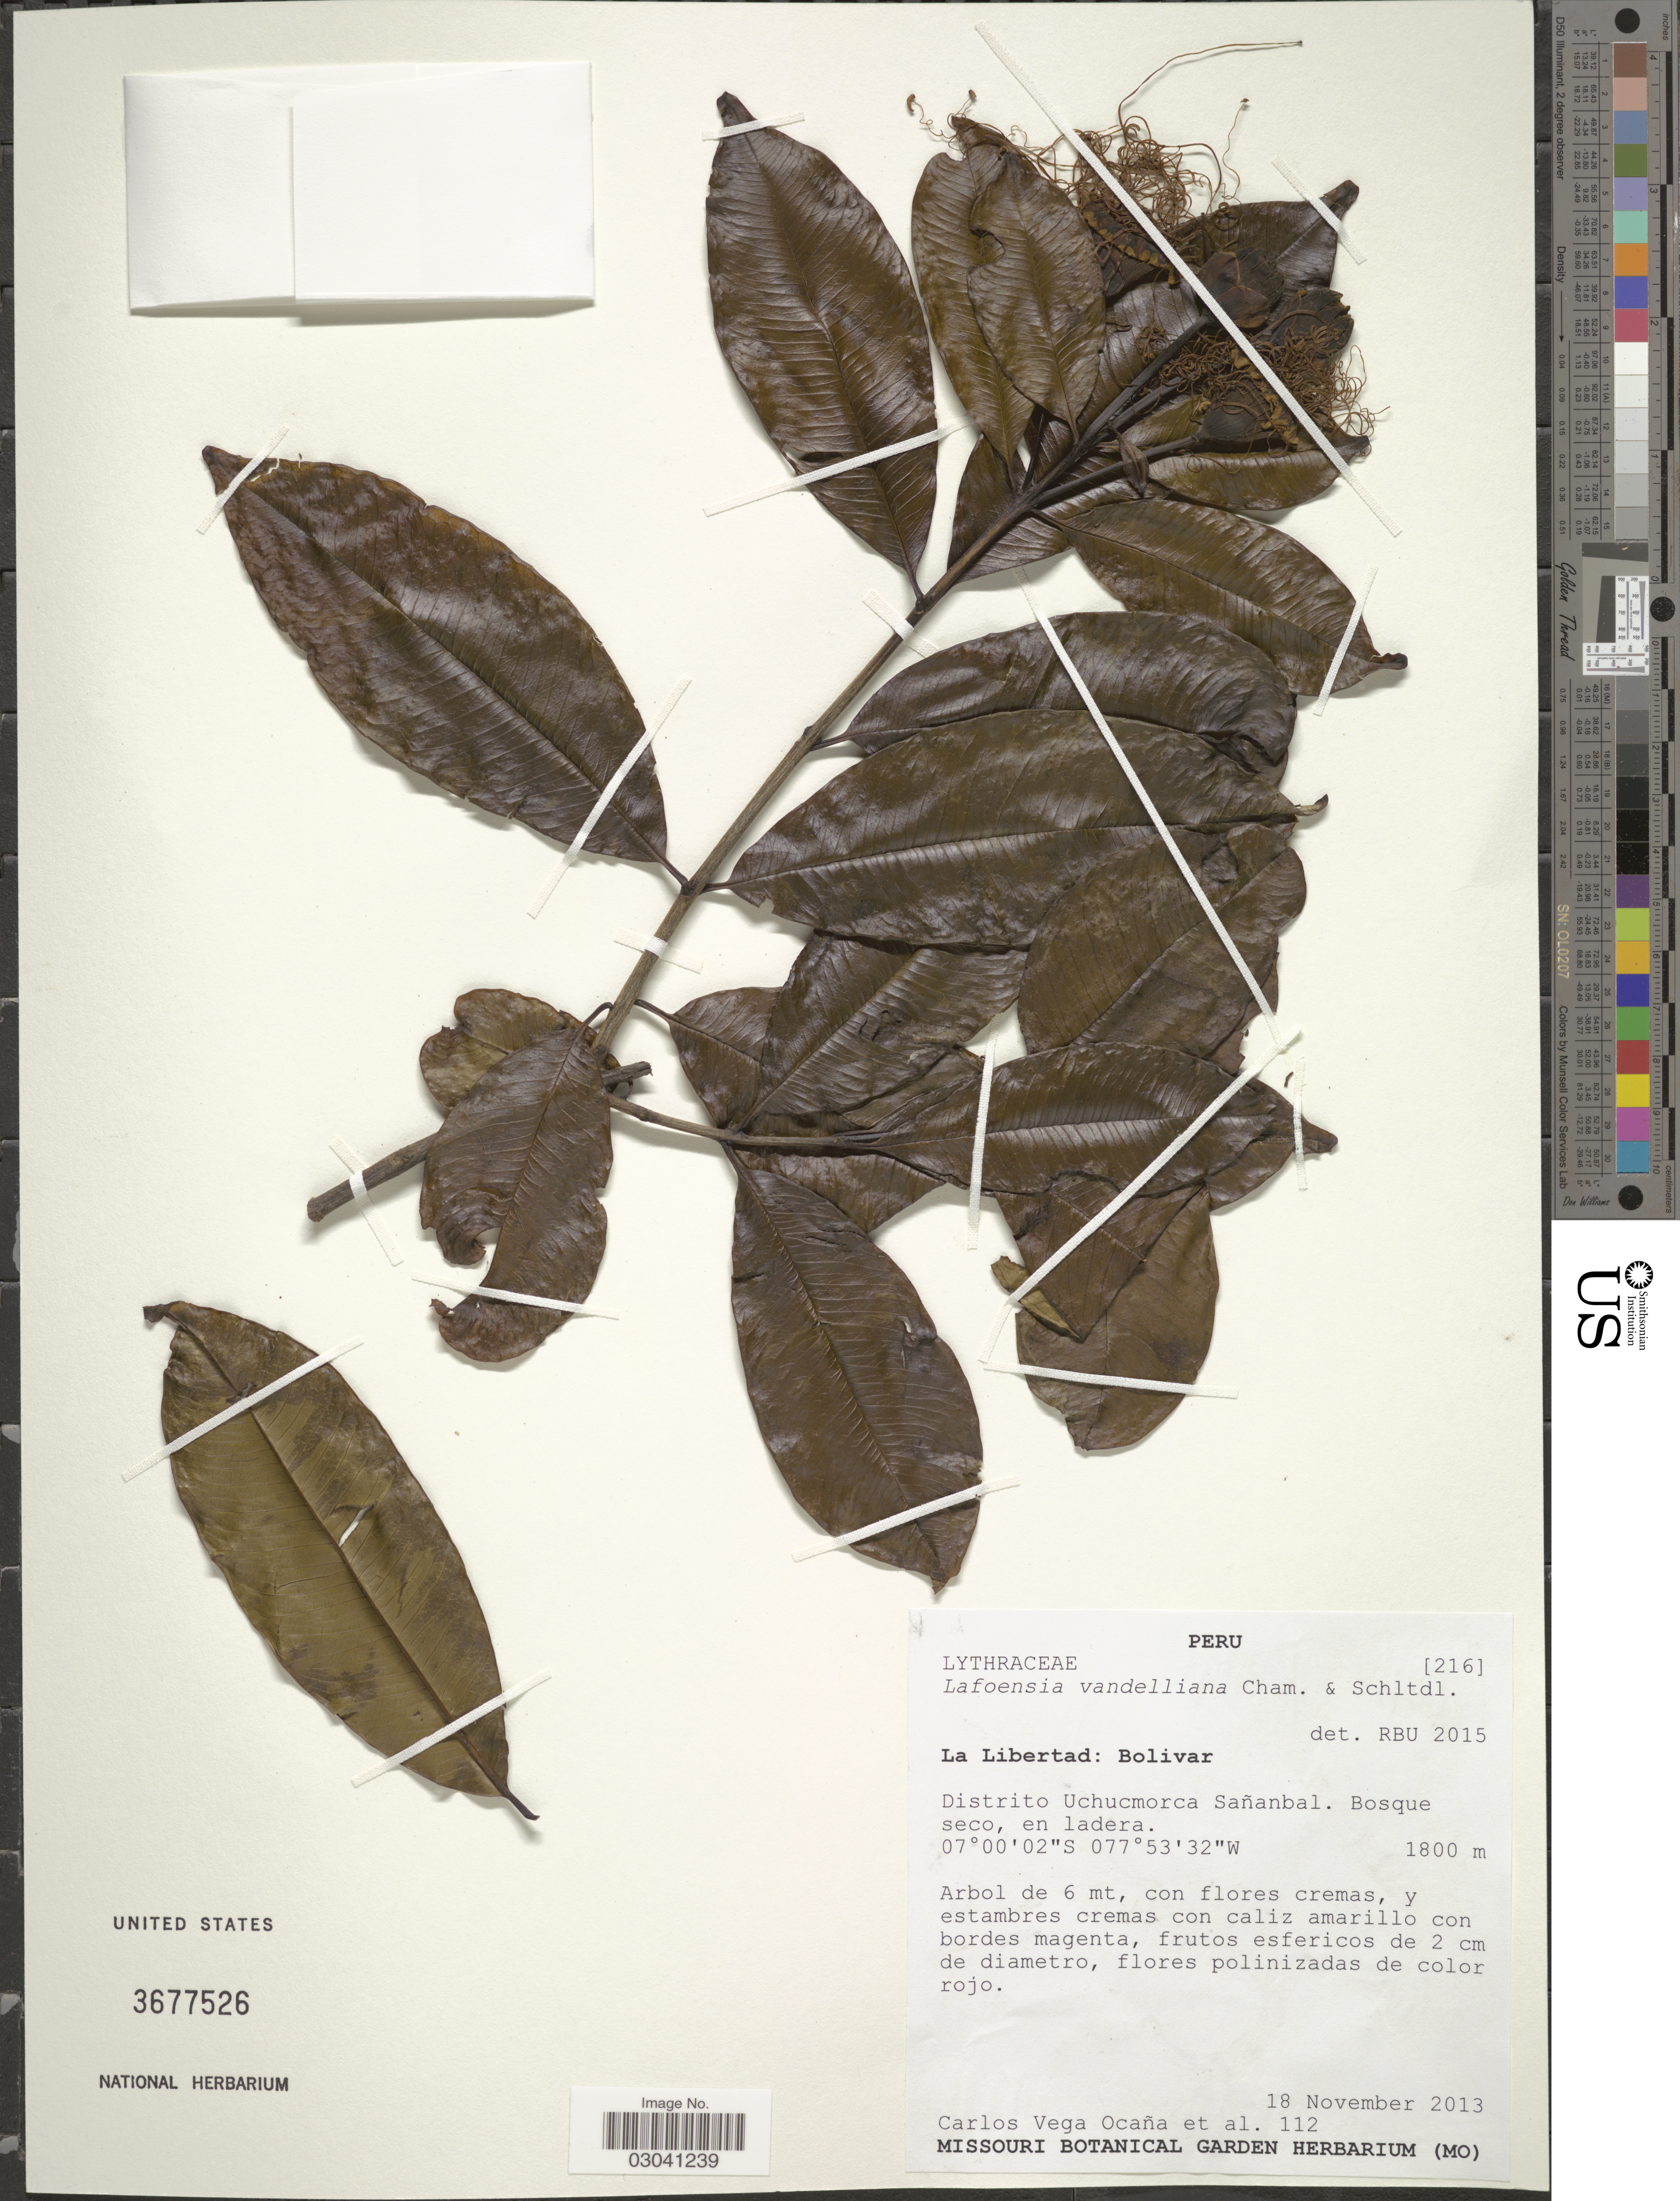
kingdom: Plantae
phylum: Tracheophyta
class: Magnoliopsida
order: Myrtales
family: Lythraceae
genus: Lafoensia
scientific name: Lafoensia vandelliana subsp. vandelliana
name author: Cham. & Schlecht.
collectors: C. Ocaña & et al.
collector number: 112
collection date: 2013-11-18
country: Peru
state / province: La Libertad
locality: Bolivar, Distrito Uchucmorca Sañanbal.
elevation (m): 1800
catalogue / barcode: US 3677526